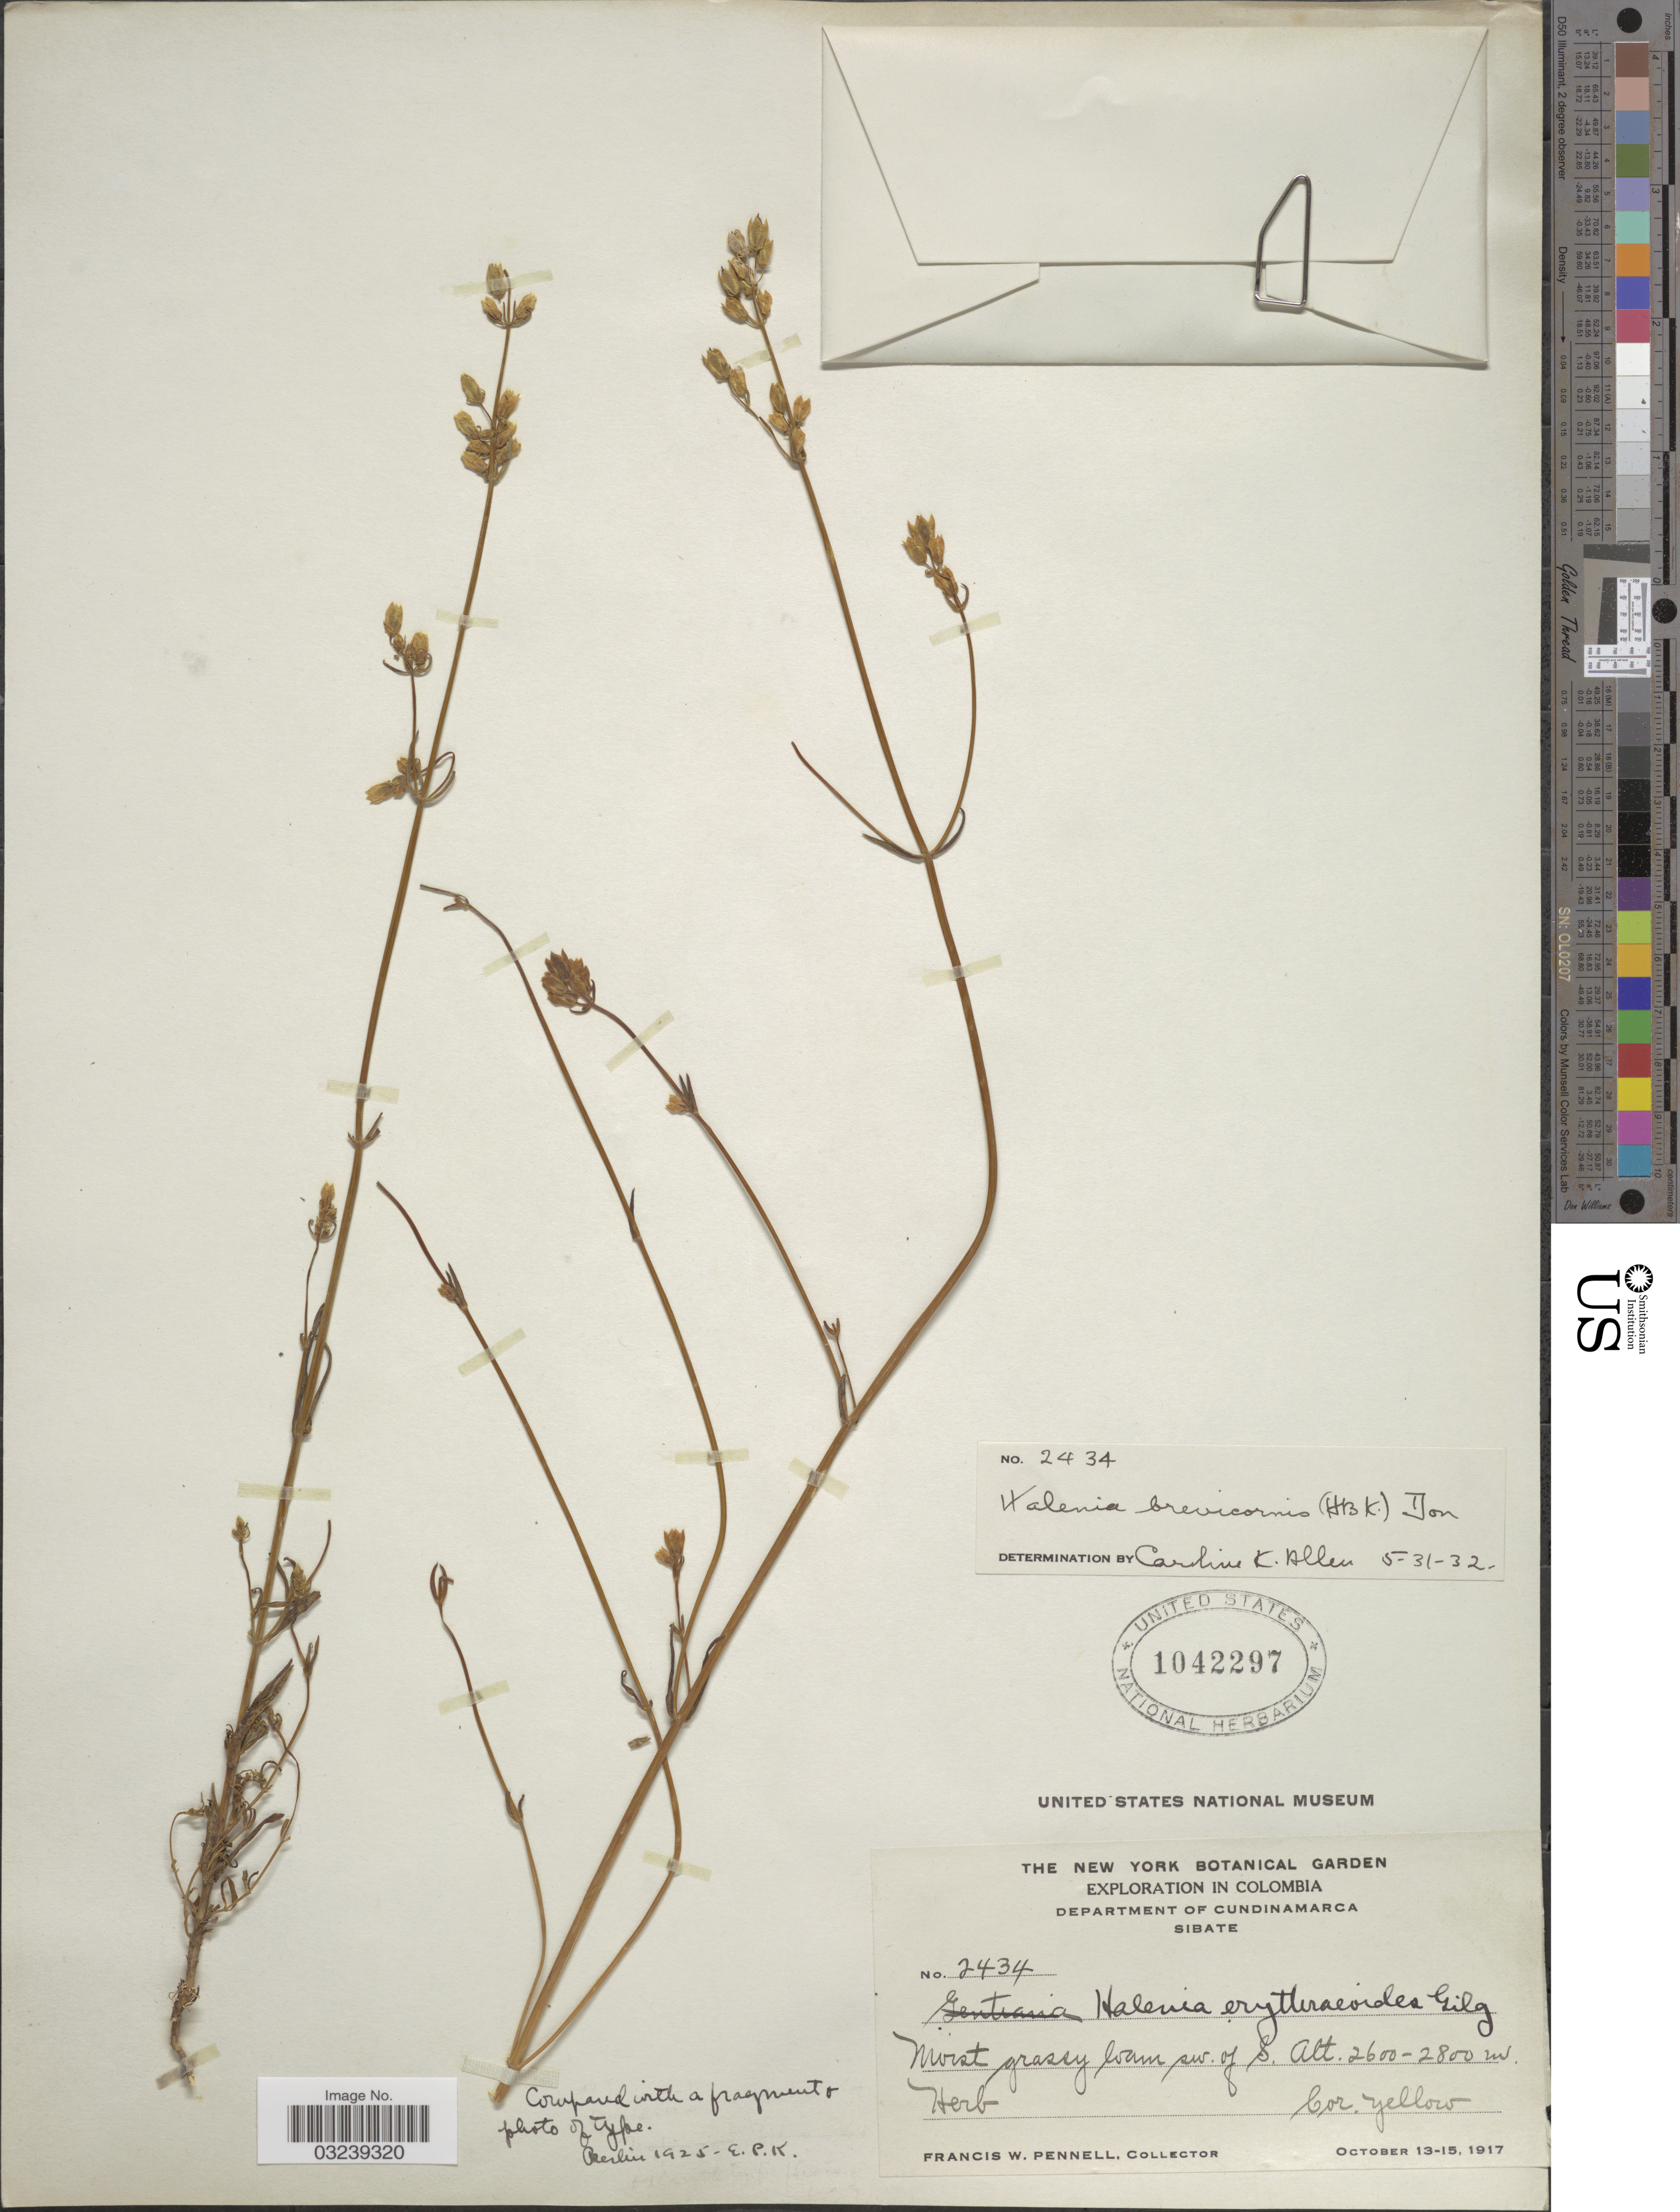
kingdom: Plantae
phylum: Tracheophyta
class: Magnoliopsida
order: Gentianales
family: Gentianaceae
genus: Halenia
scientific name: Halenia brevicornis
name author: (Kunth) G. Don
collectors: F. W. Pennell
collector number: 2434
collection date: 1917-10-13/1917-10-15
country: Colombia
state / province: Cundinamarca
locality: Department of Cundinamarca. Sibate. Moist grassy loam sw. of S.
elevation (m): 2600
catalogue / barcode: US 1042297